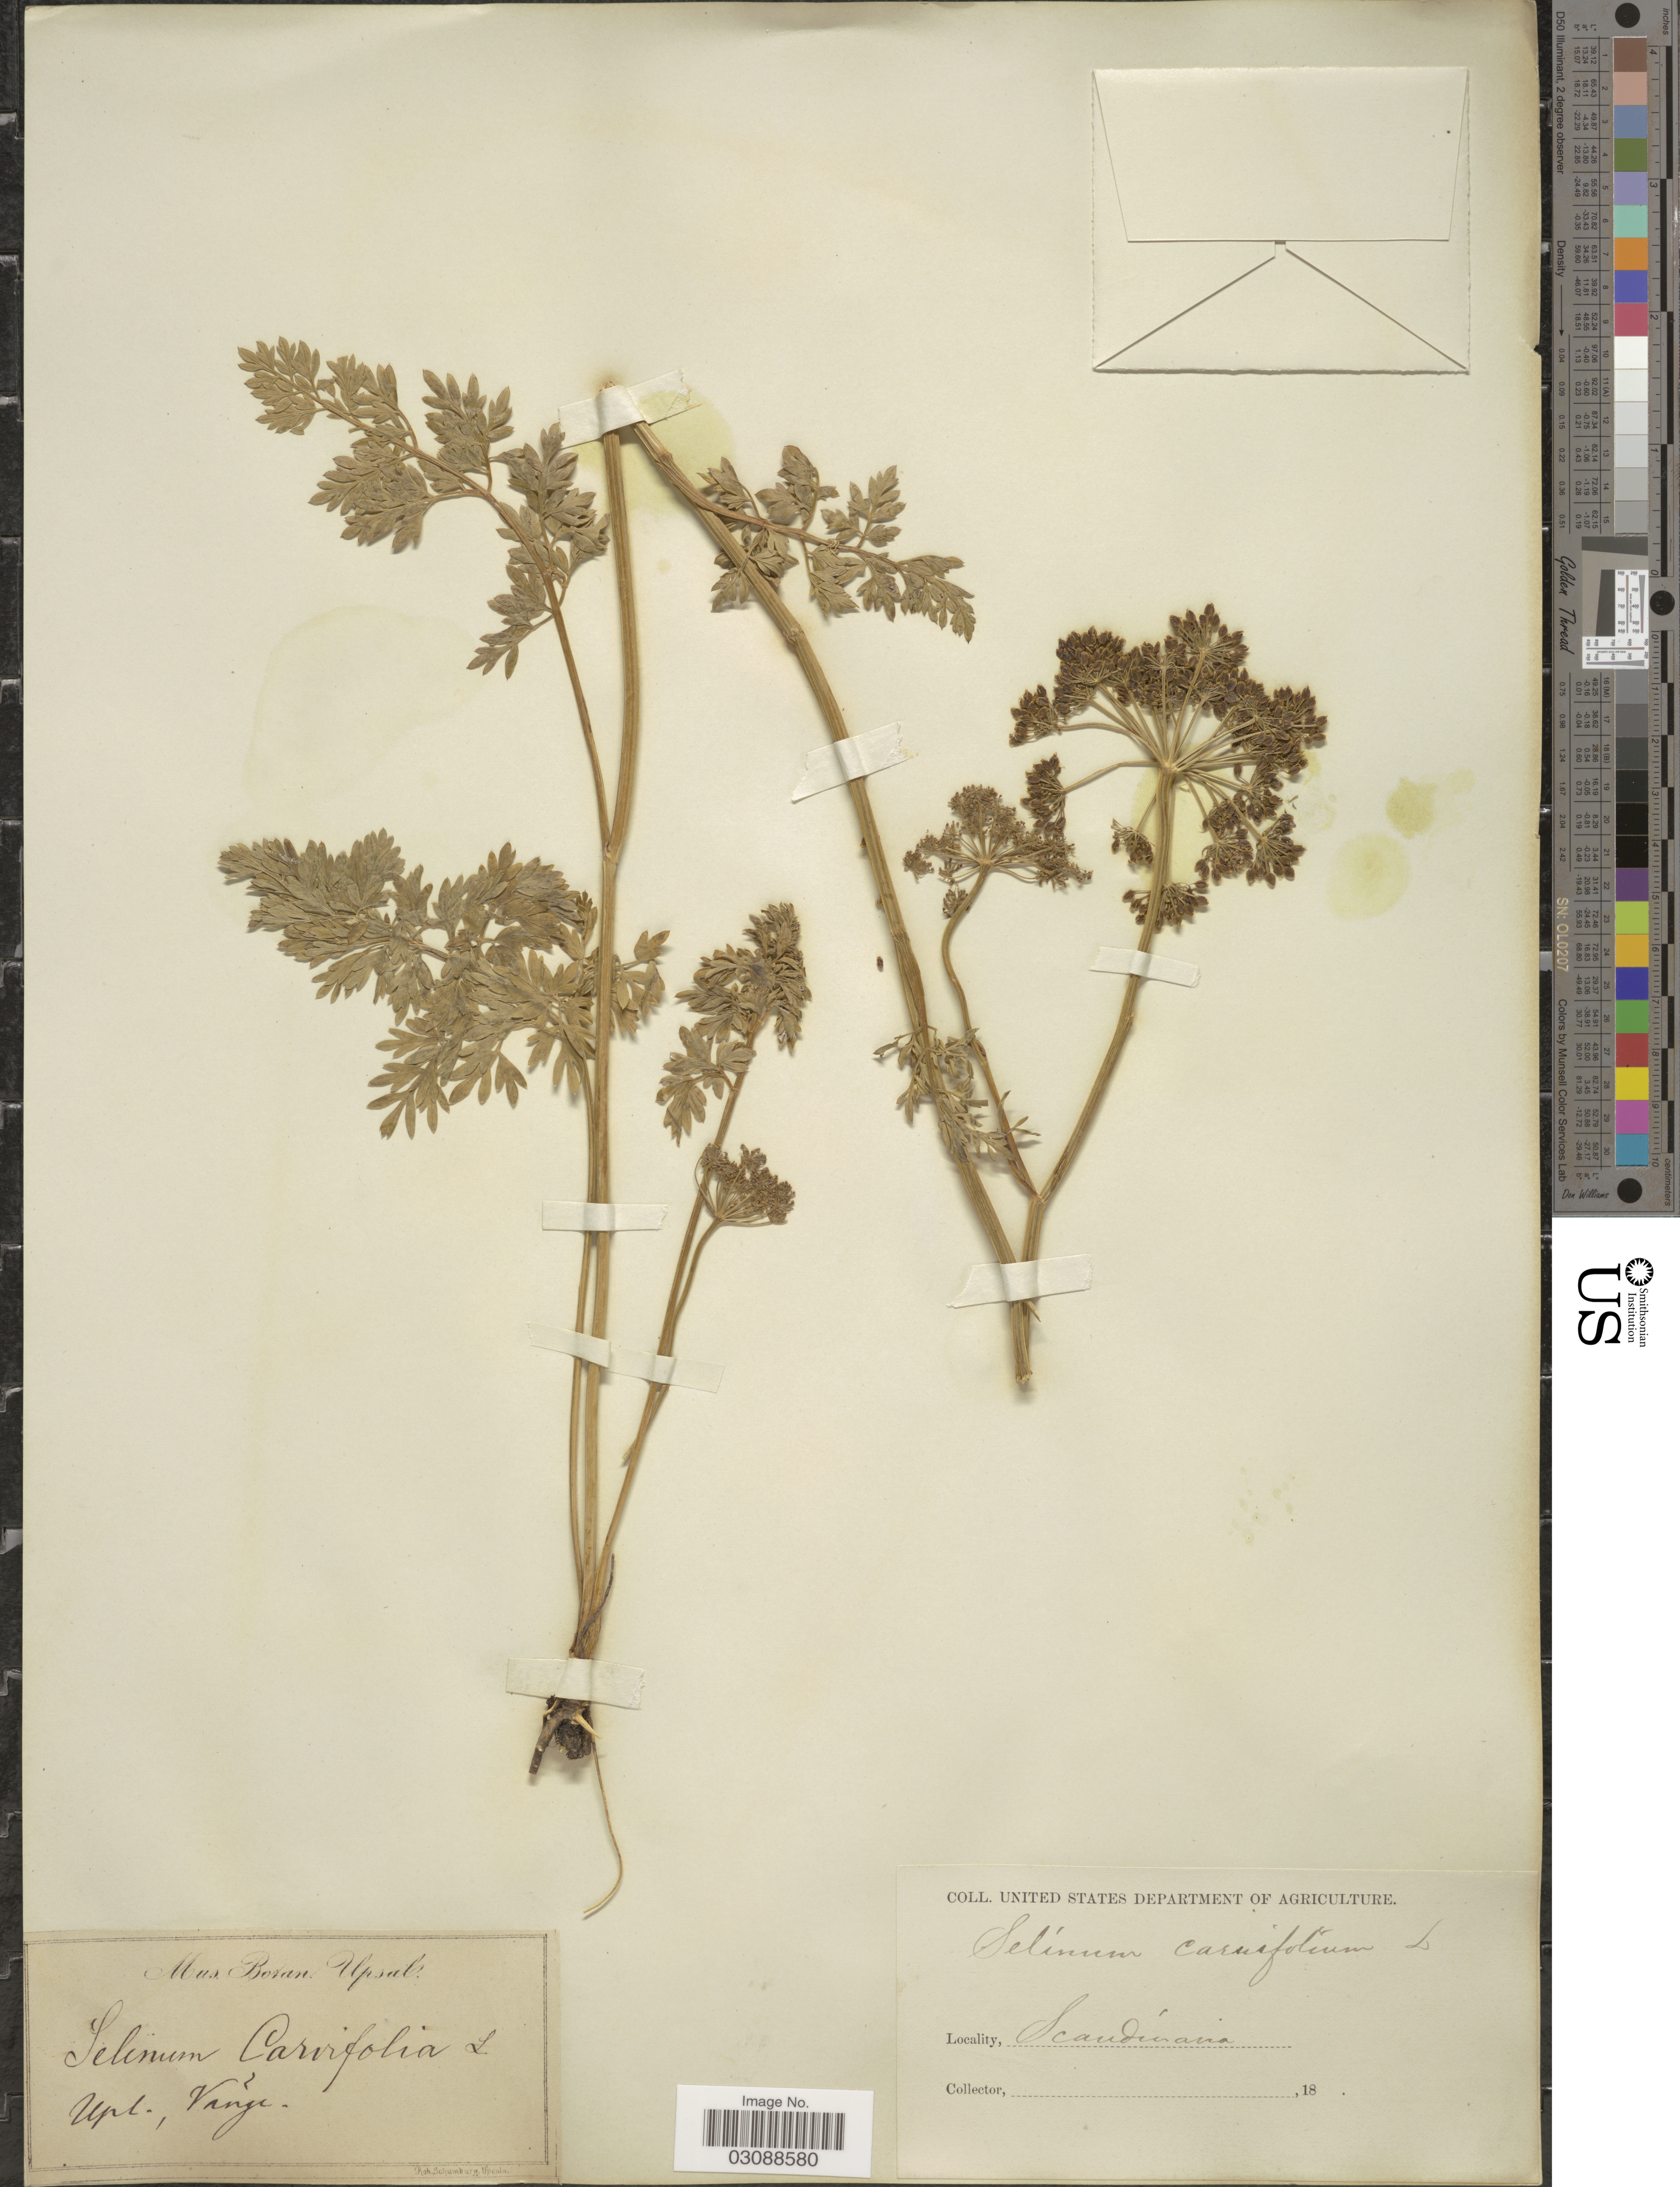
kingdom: Plantae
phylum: Tracheophyta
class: Magnoliopsida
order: Apiales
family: Apiaceae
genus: Selinum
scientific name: Selinum carvifolia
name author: (L.) L.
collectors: ex herb. U. S. Department of Agriculture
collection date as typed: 18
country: Sweden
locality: Scandínavia. Upl., Vange.